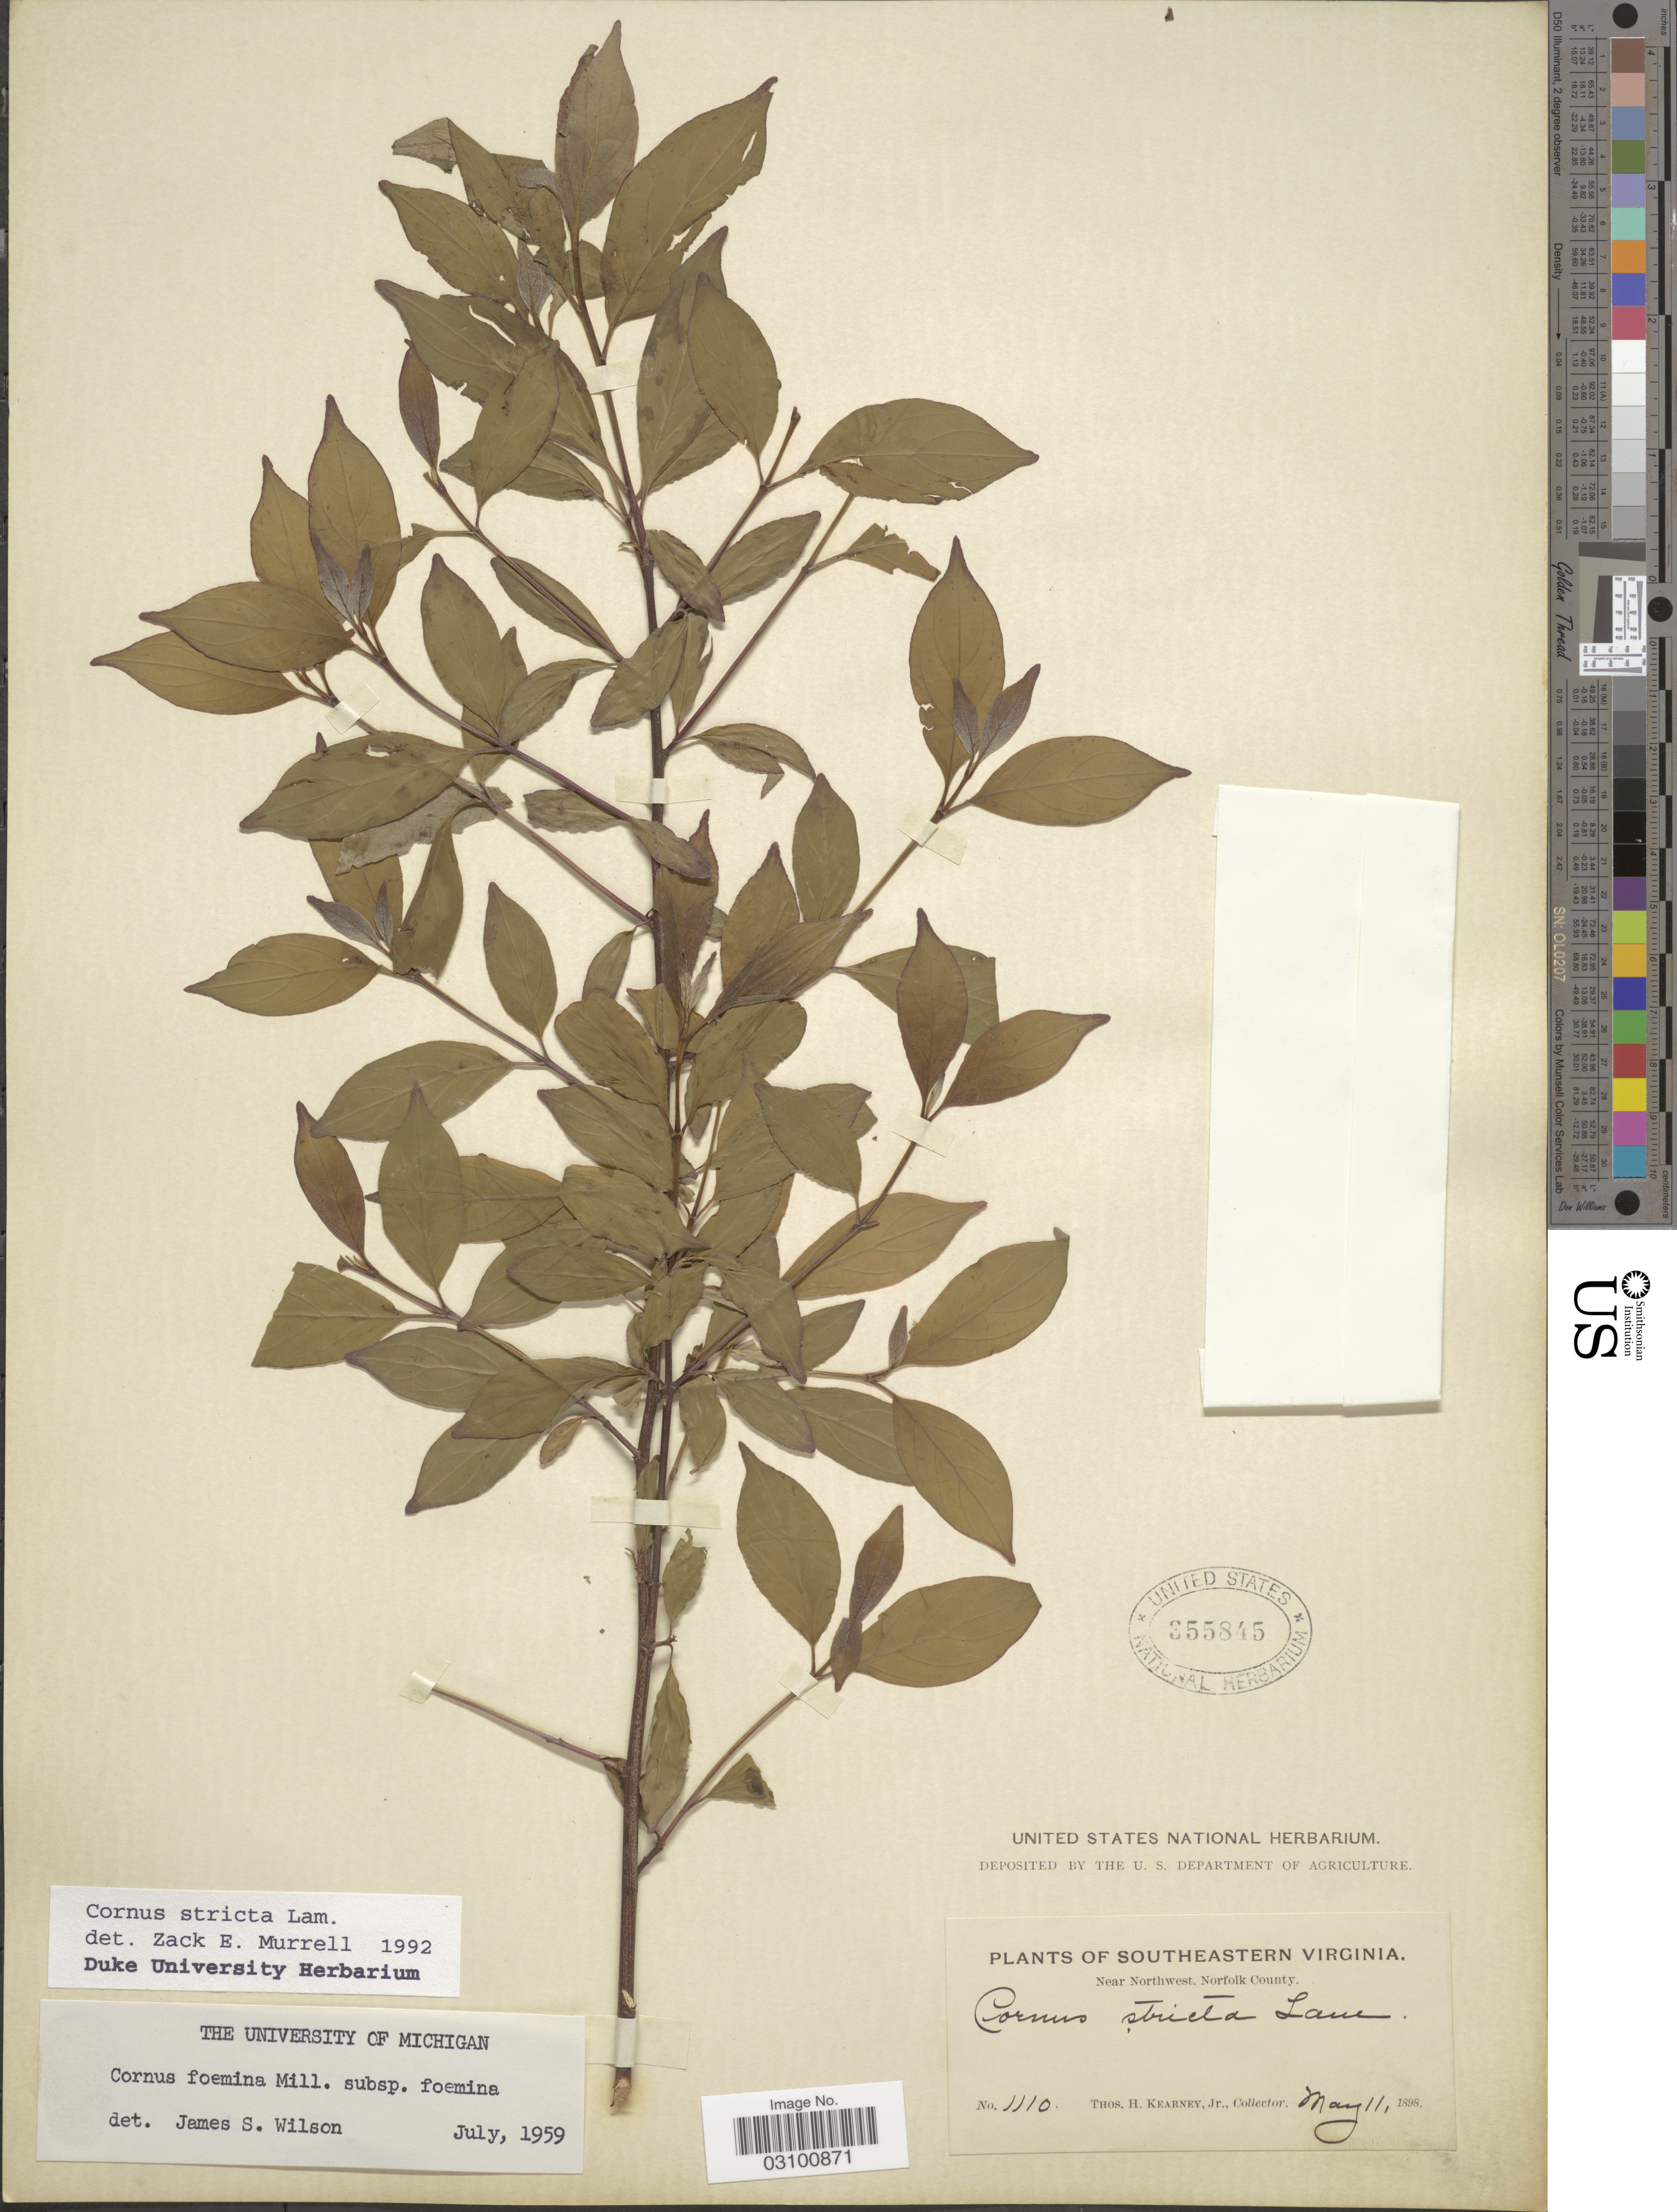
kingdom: Plantae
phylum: Tracheophyta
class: Magnoliopsida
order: Cornales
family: Cornaceae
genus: Cornus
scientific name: Cornus stricta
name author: Lam.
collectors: T. H. Kearney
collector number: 1110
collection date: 1898-05-11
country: United States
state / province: Virginia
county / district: City of Chesapeake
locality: Southeastern Virginia. Near Northwest, Norfolk County.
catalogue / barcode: US 355845